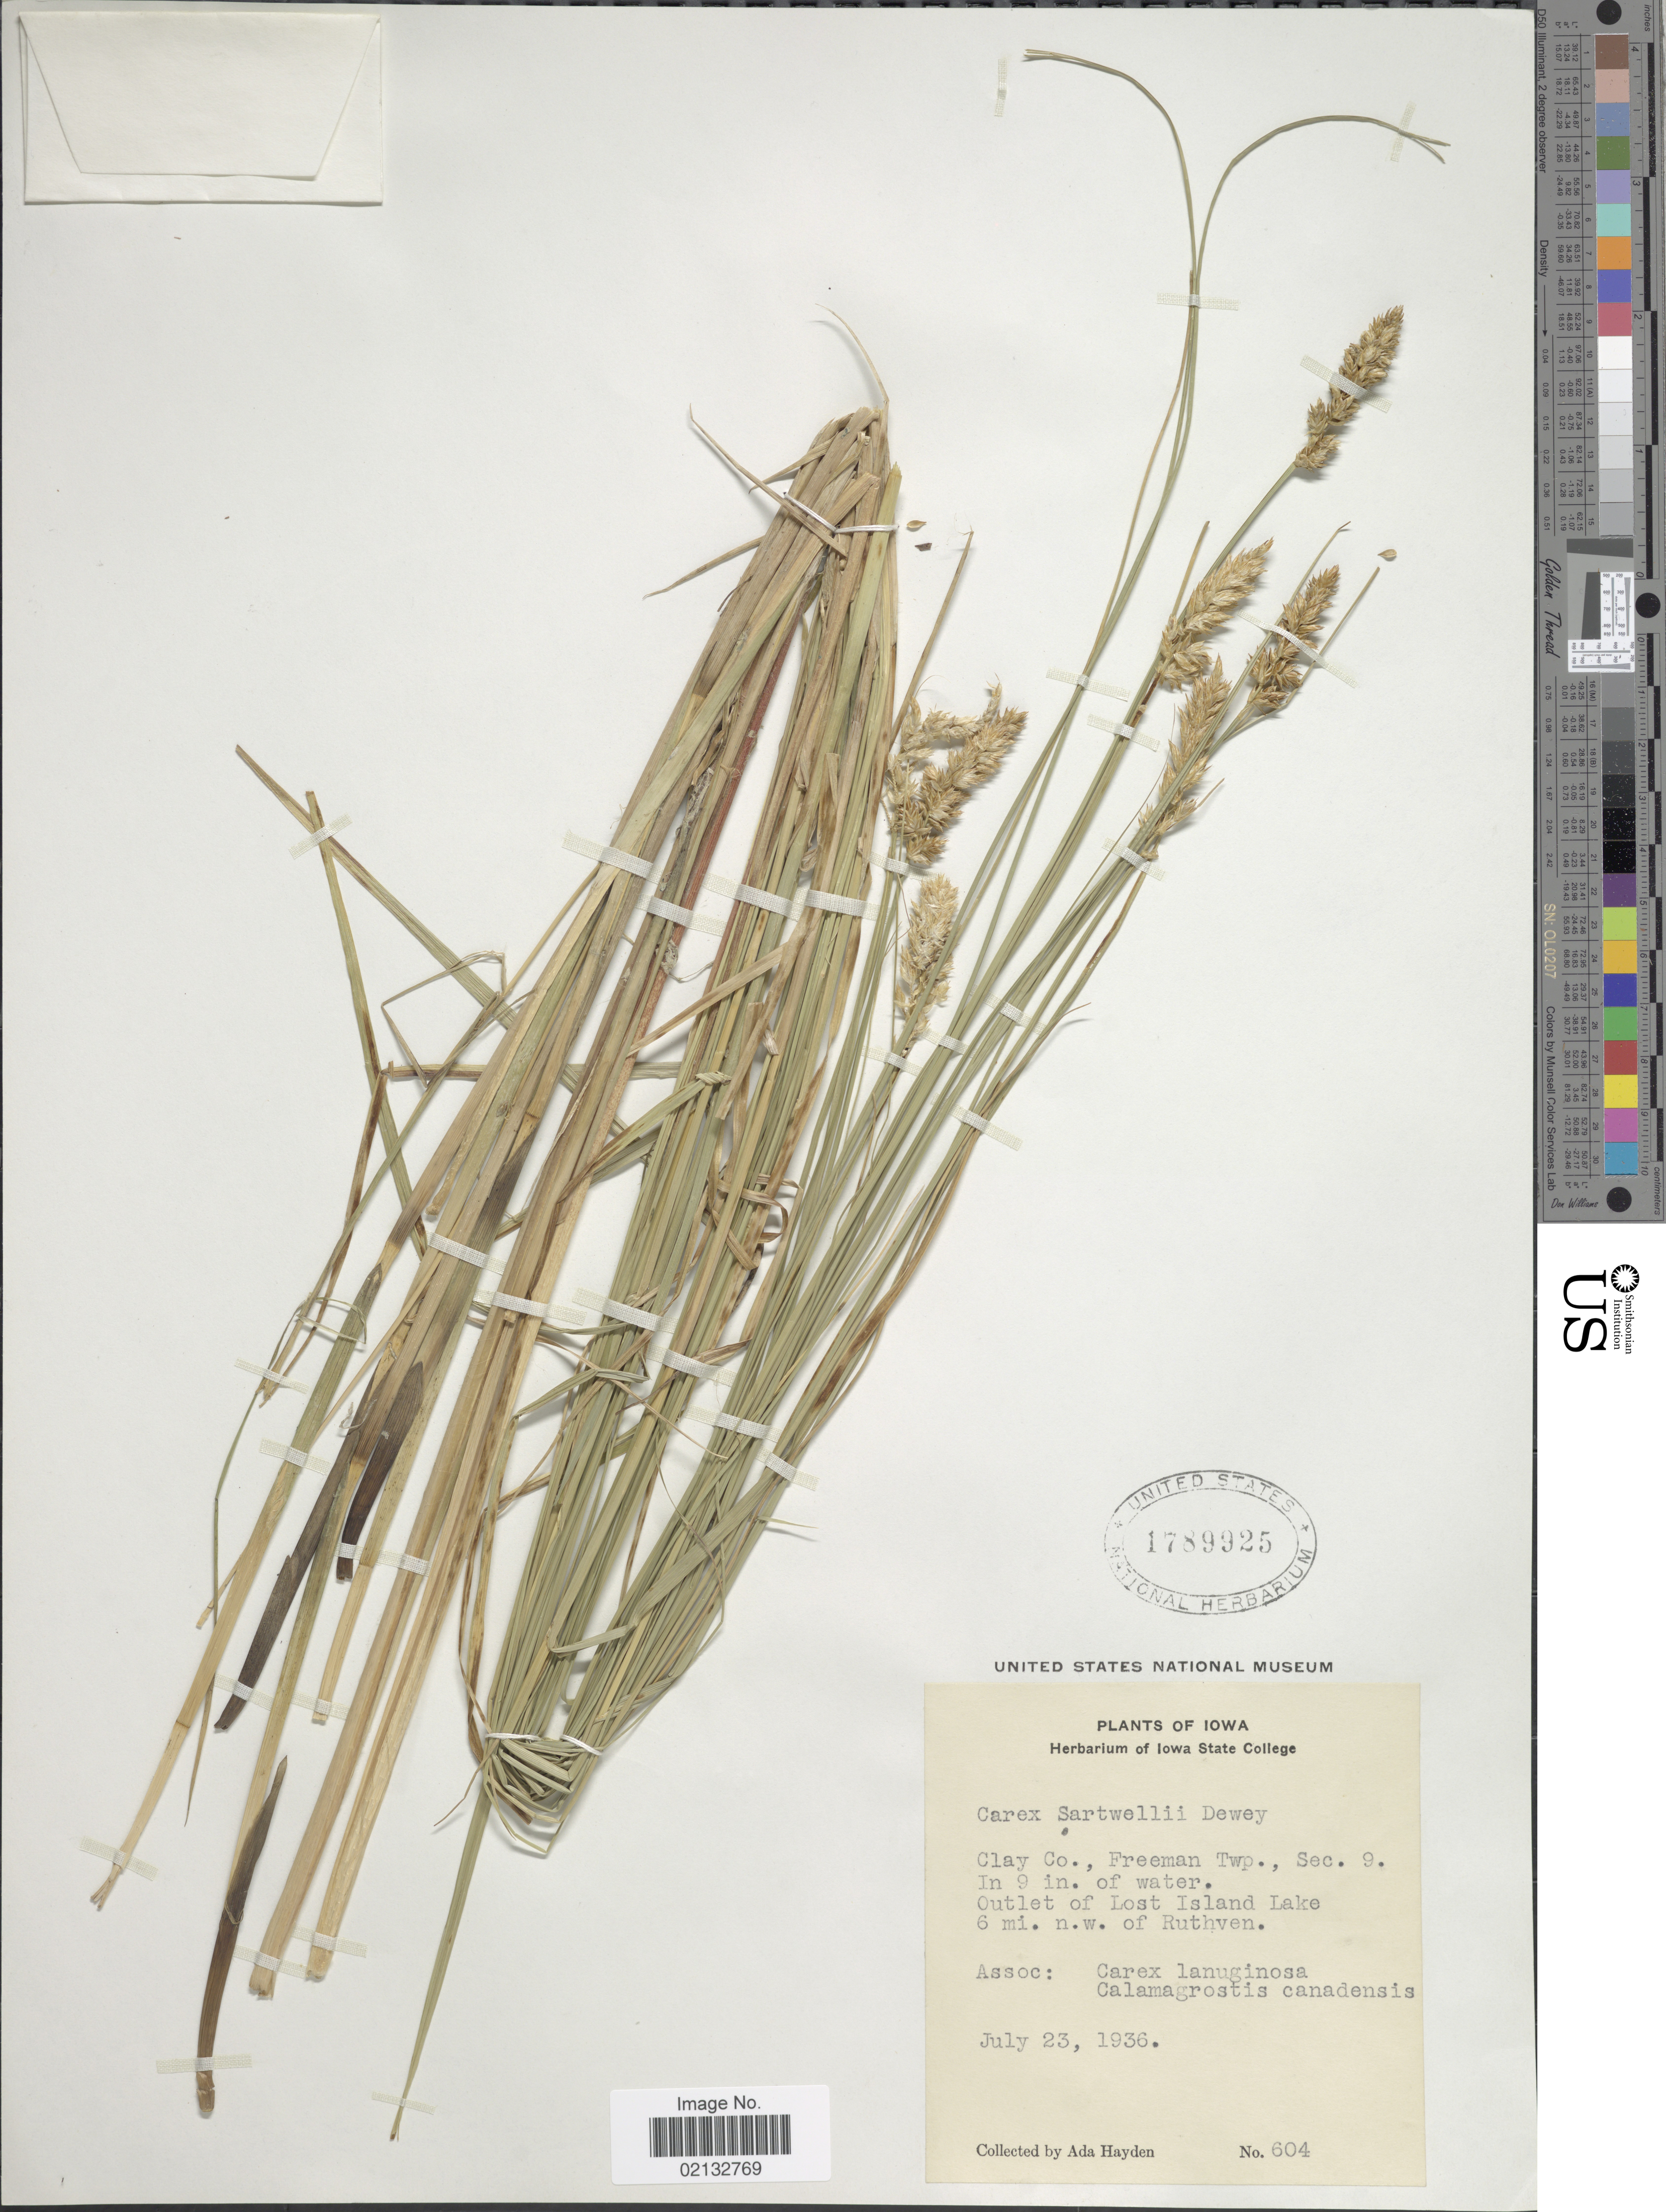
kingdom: Plantae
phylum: Tracheophyta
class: Liliopsida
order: Poales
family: Cyperaceae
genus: Carex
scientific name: Carex sartwellii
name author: Dewey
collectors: Ada Hayden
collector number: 604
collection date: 1936-07-23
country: United States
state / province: Iowa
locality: Clay Co., Freeman Twp., Sec. 9. In 9 in. of water. Outlet of Lost Island Lake 6 mi. n.w. of Ruthven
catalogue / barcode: US 1789925